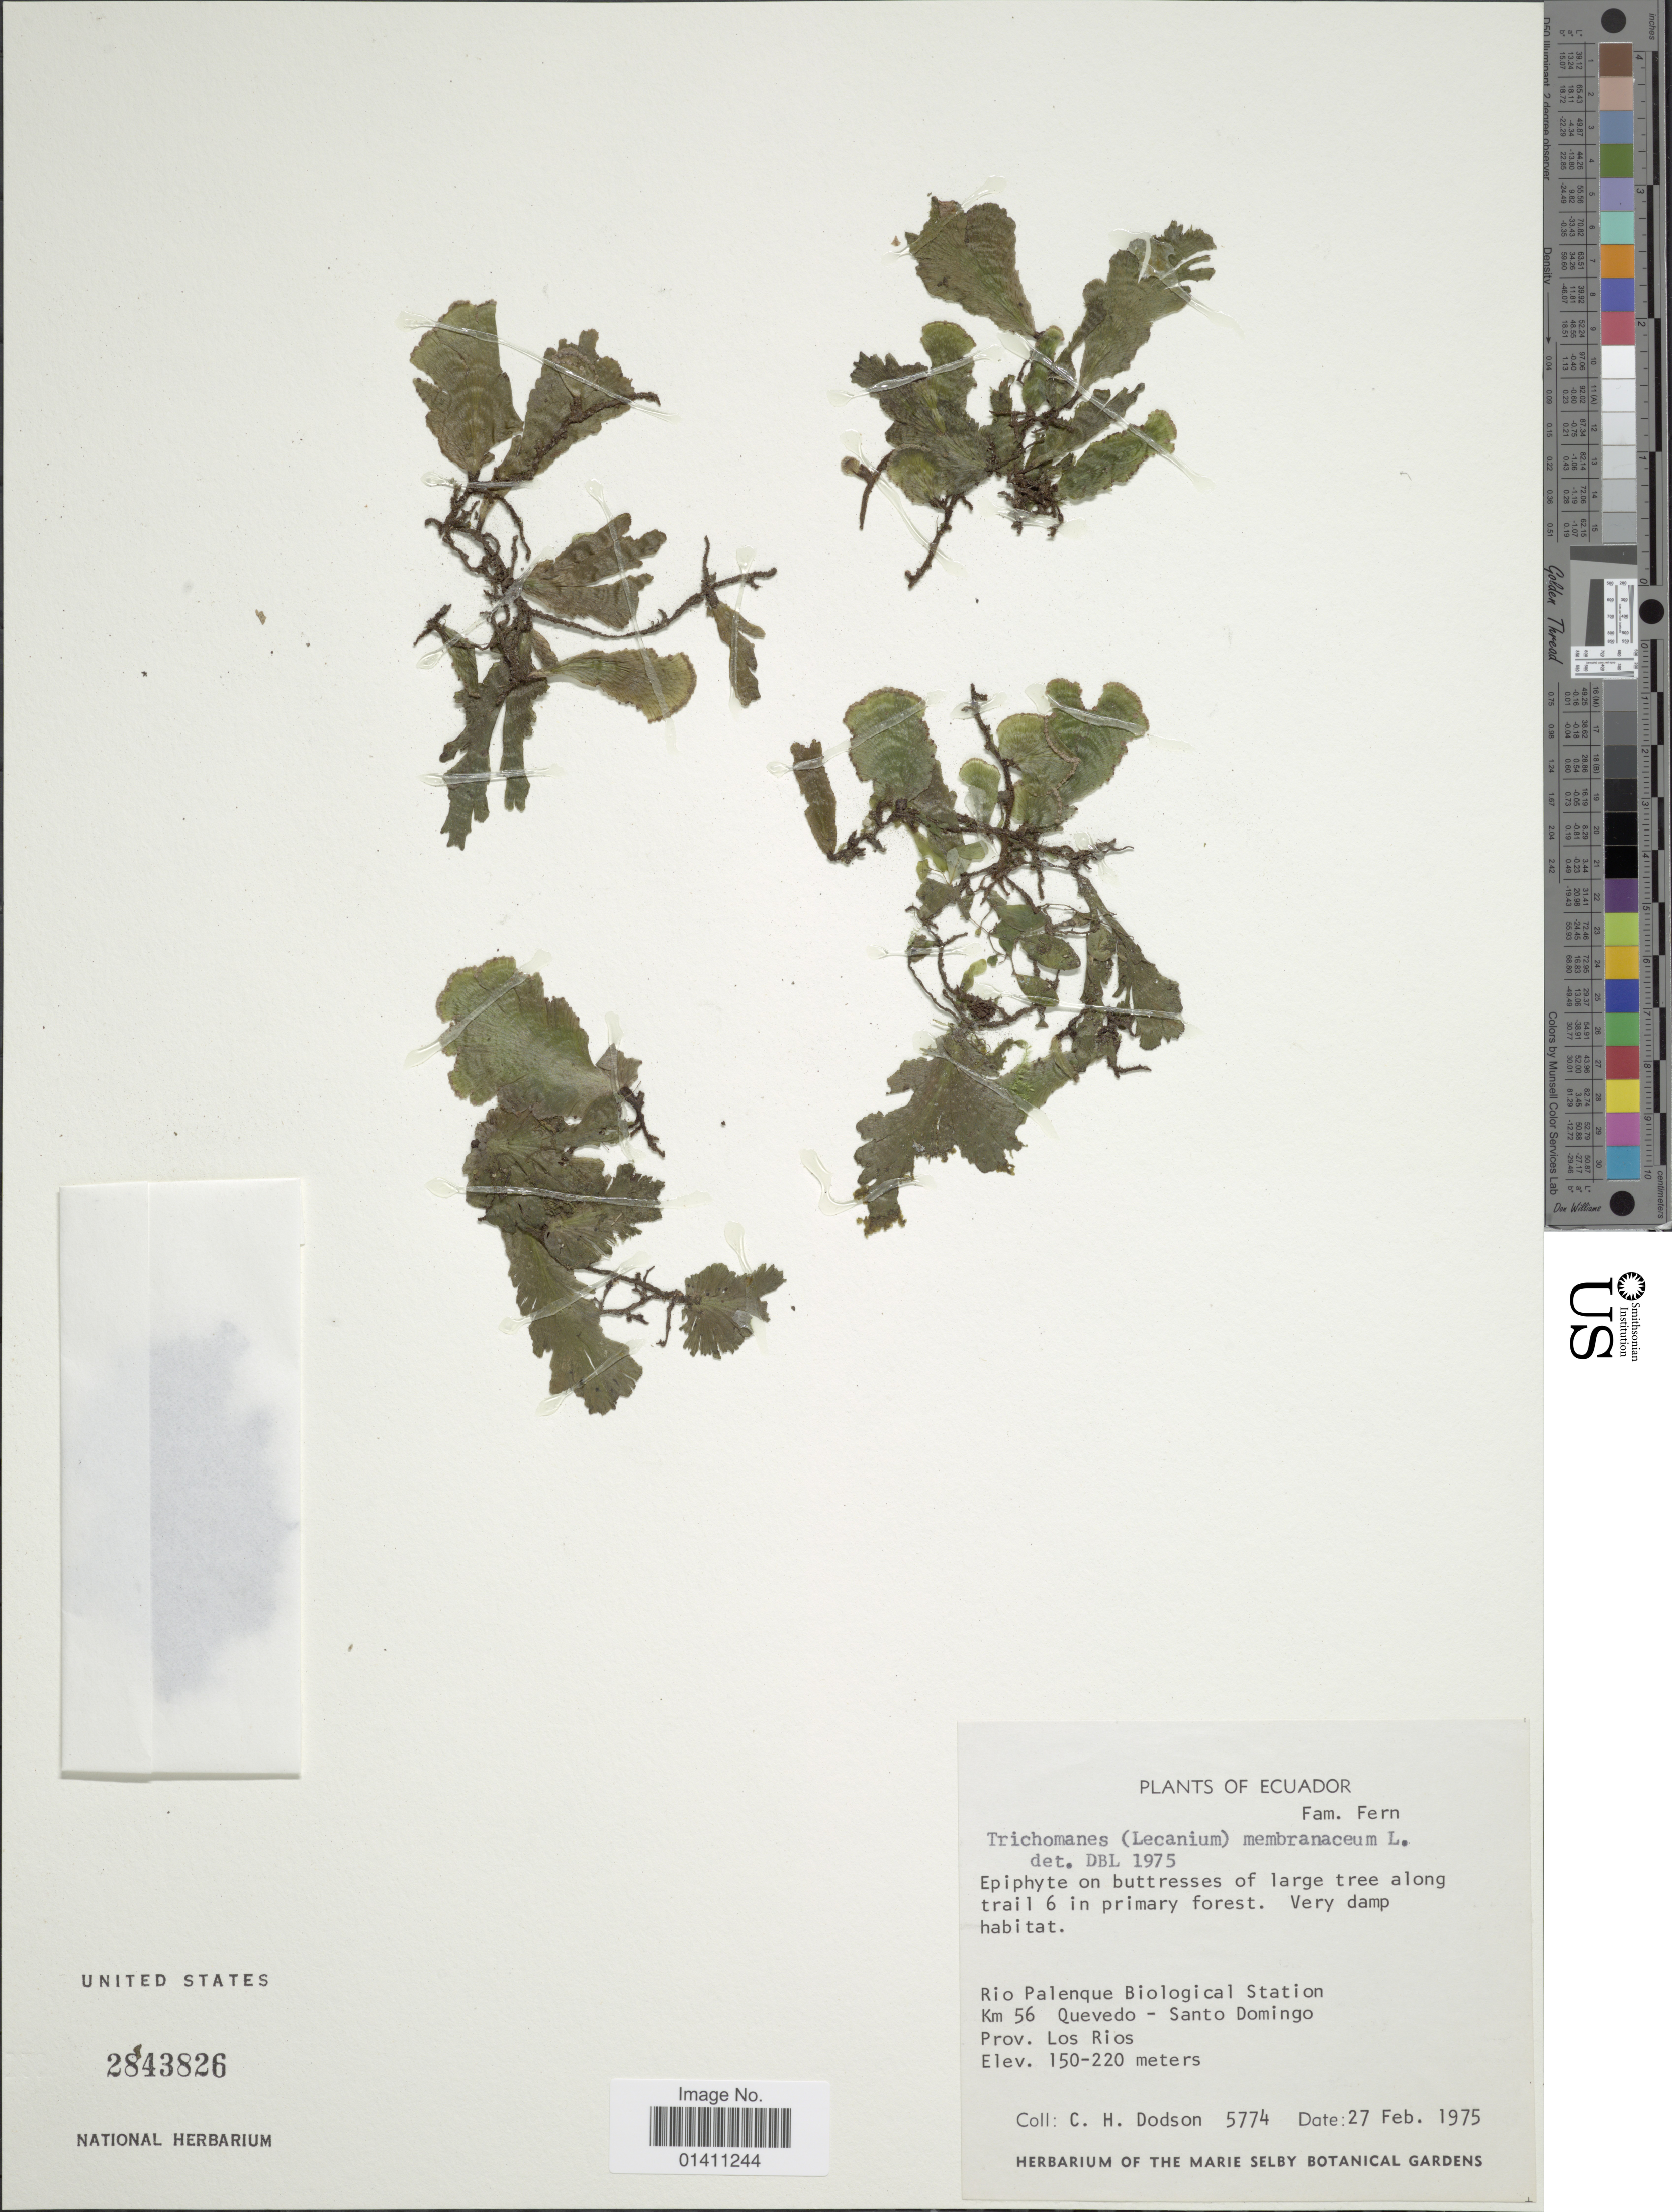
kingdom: Plantae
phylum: Tracheophyta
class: Polypodiopsida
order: Hymenophyllales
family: Hymenophyllaceae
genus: Didymoglossum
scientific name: Didymoglossum membranaceum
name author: (L.) Vareschi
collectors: C. H. Dodson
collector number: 5774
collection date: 1975-02-27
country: Ecuador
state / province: Tsáchilas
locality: Rio Palenque Biological Station km 56 Quevedo - Santo Domingo. Prov. Los Rios.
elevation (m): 150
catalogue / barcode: US 2843826